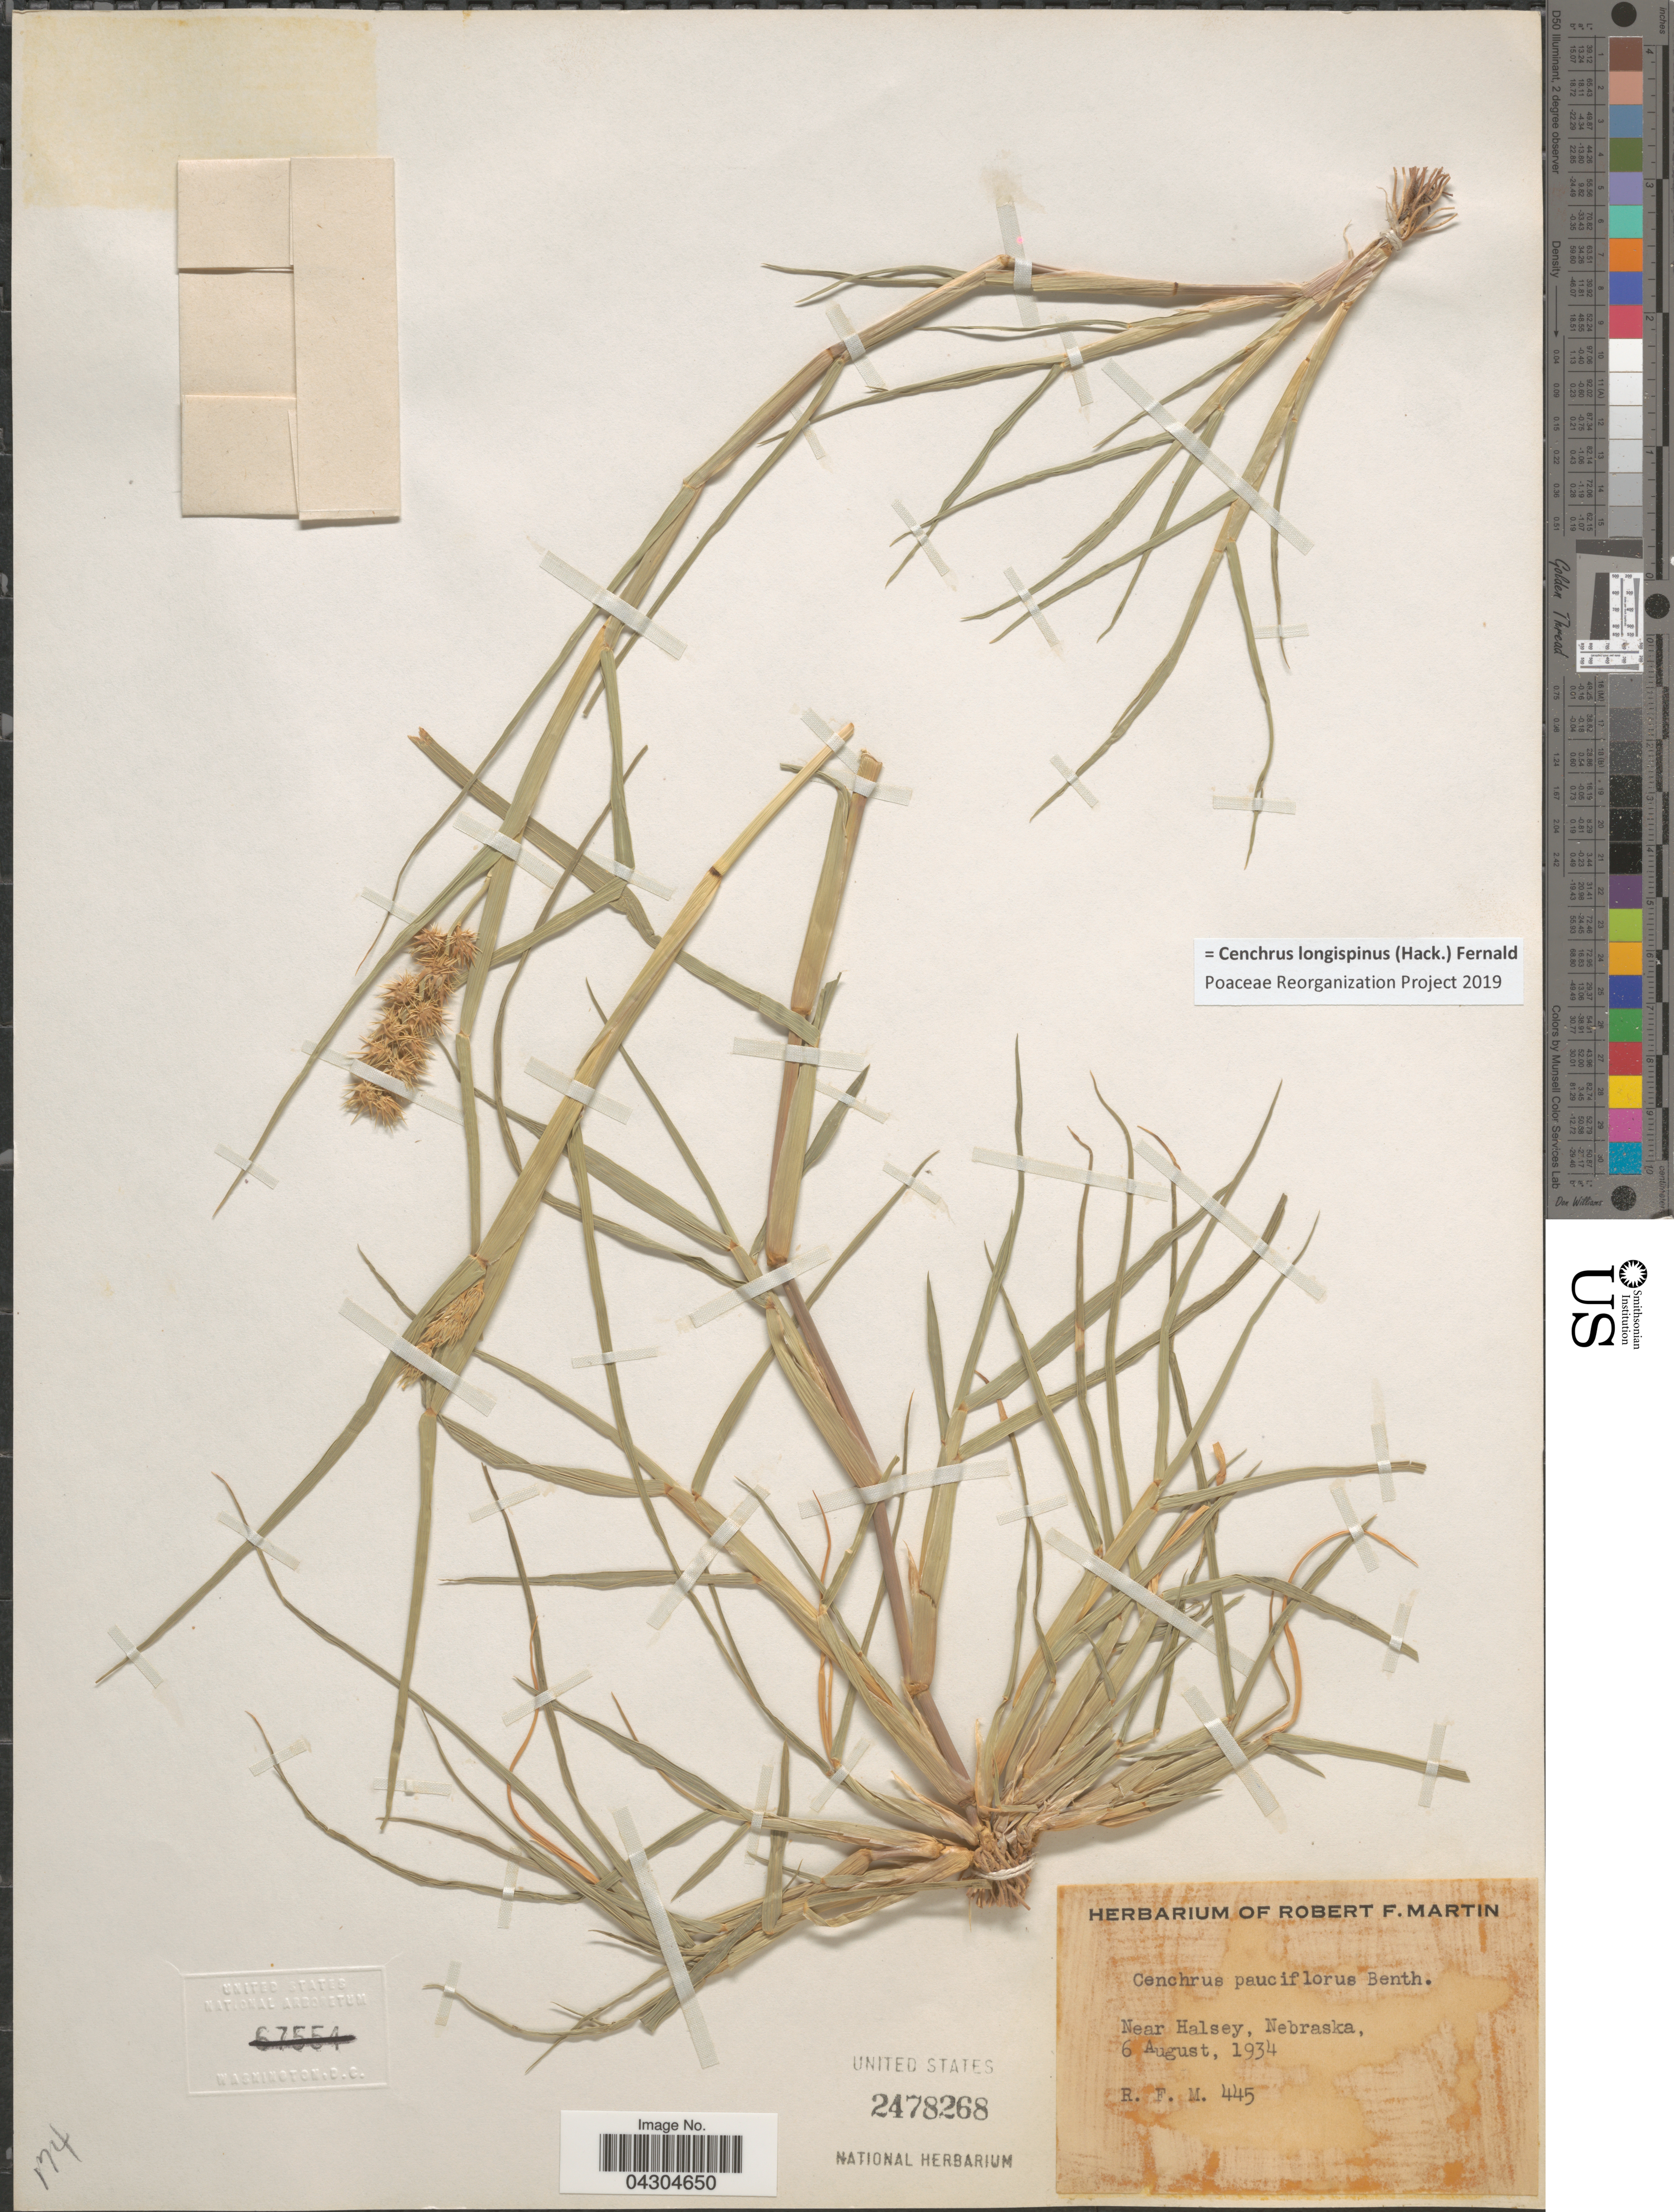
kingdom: Plantae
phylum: Tracheophyta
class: Liliopsida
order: Poales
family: Poaceae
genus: Cenchrus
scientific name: Cenchrus longispinus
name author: (Hack.) Fernald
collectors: R. F. Martin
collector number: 445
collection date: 1934-08-06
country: United States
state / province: Nebraska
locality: Near Halsey.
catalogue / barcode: US 2478268